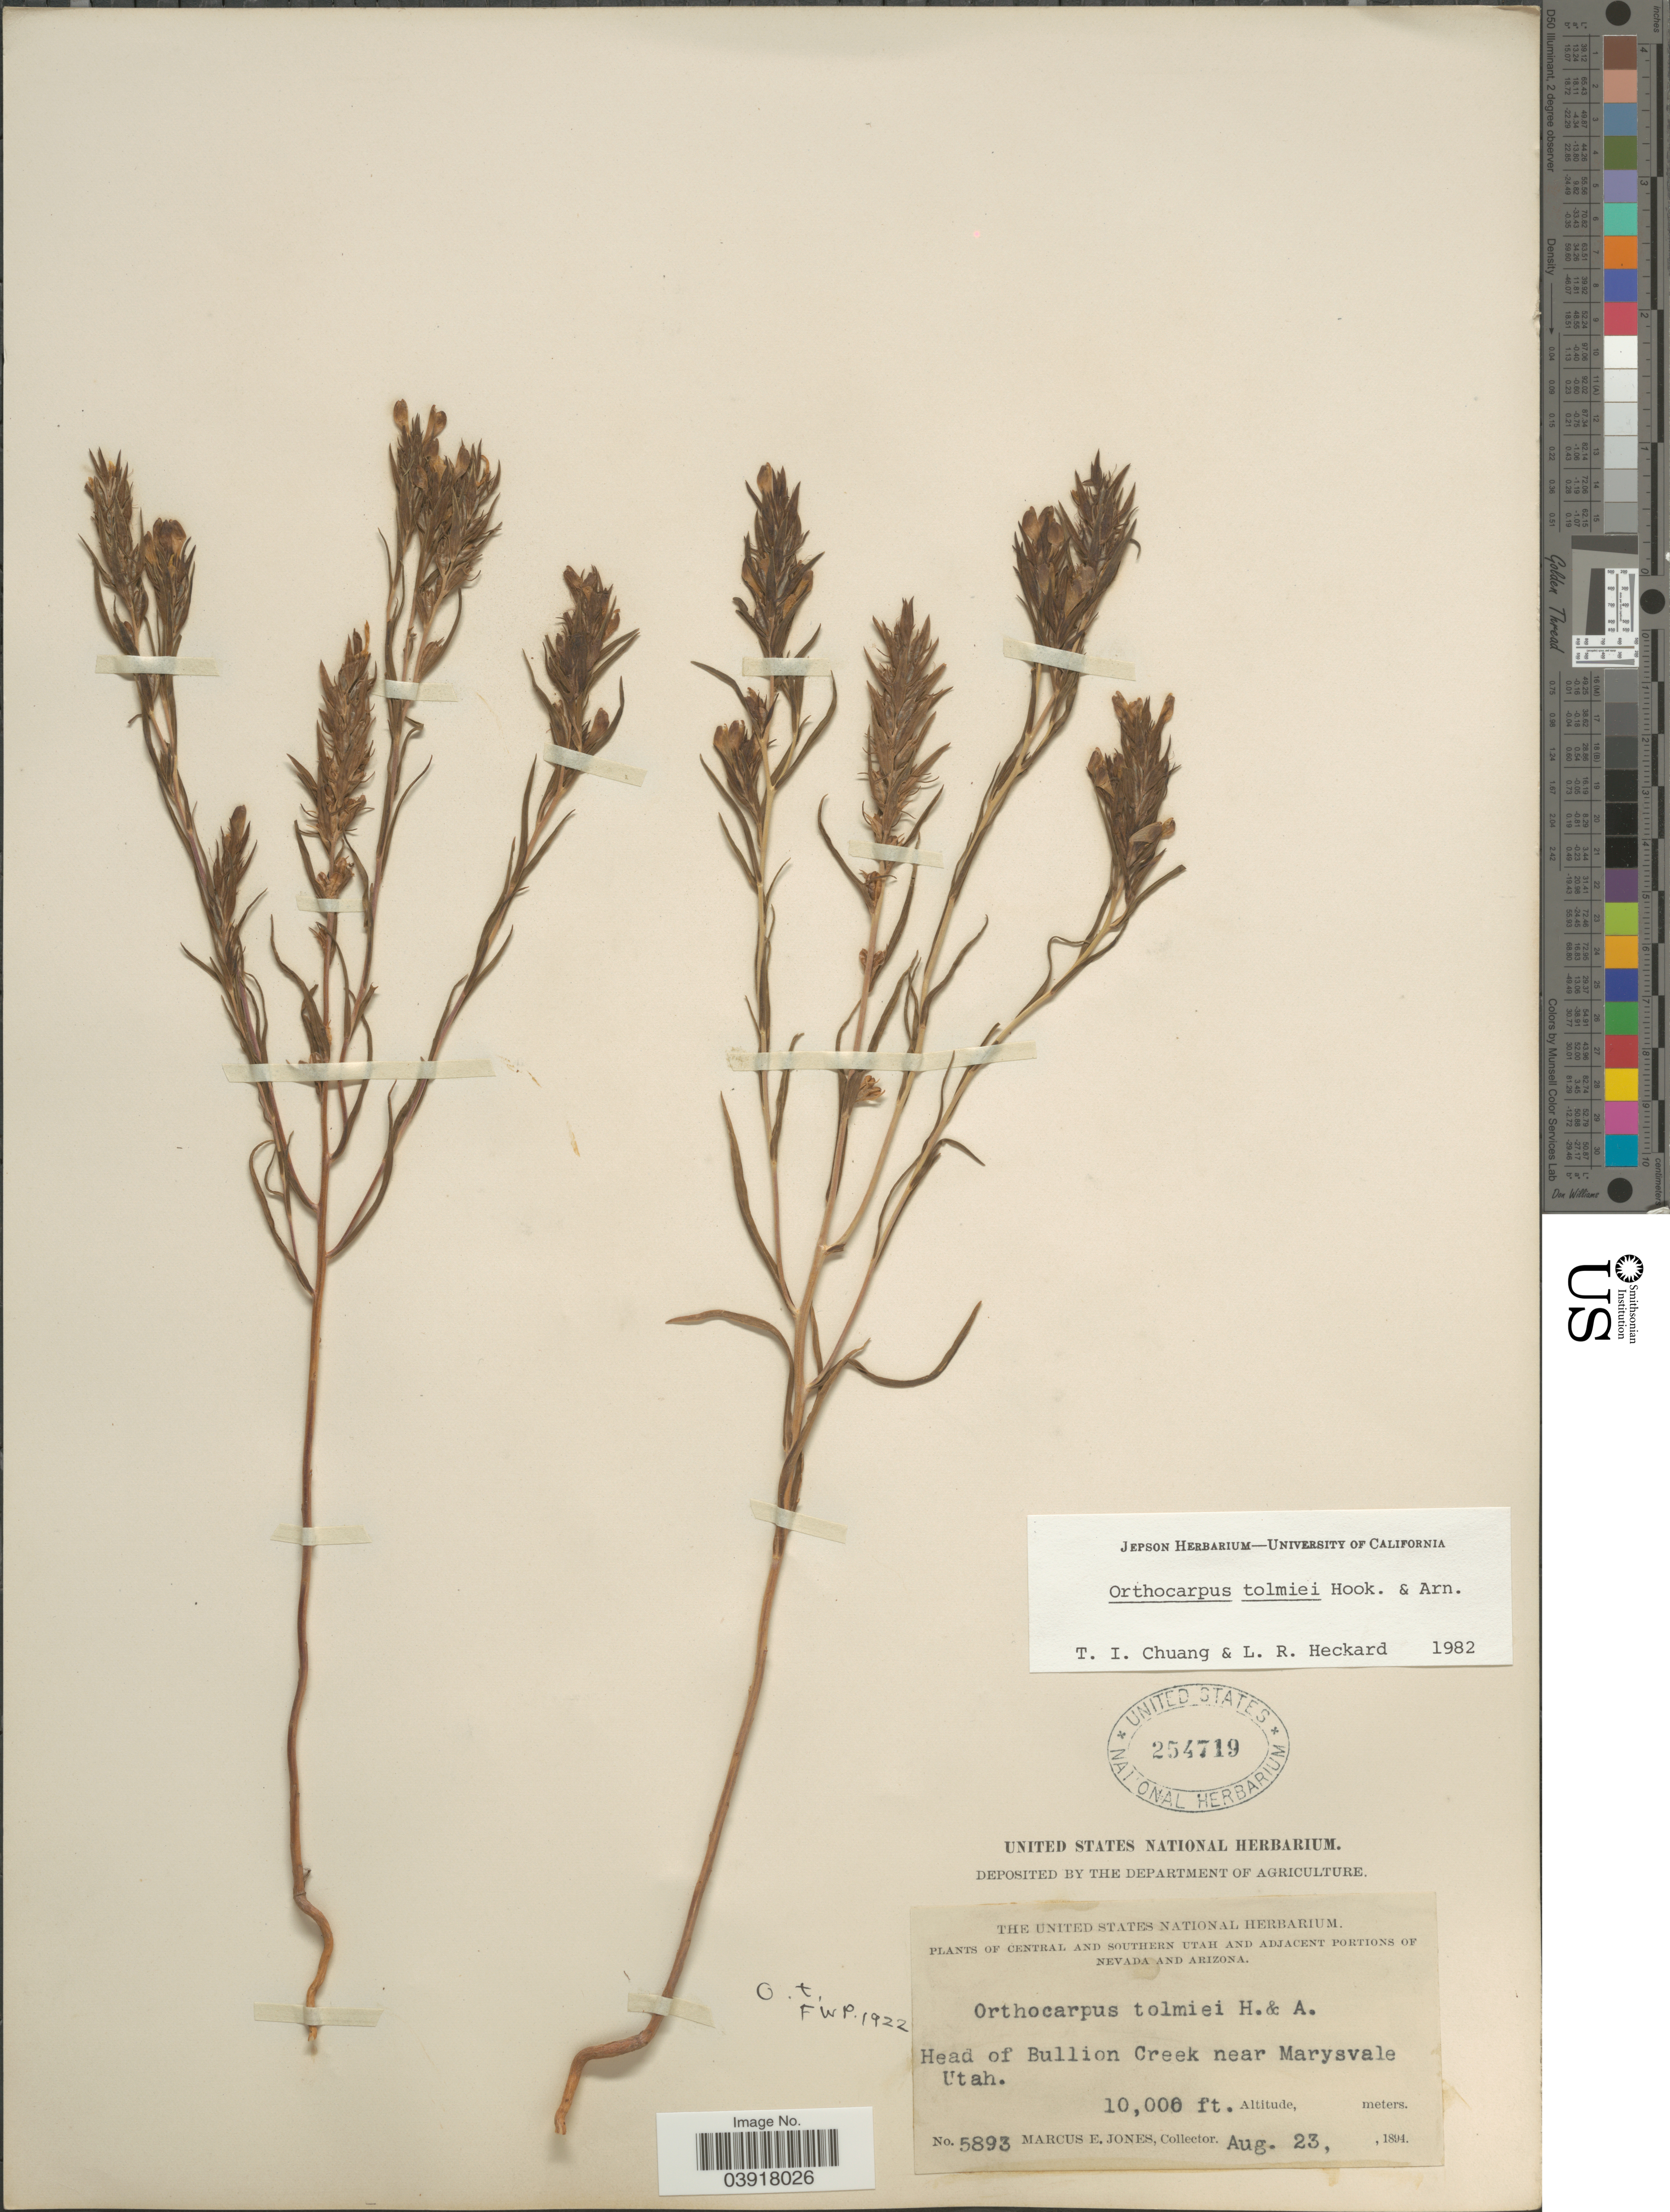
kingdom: Plantae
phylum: Tracheophyta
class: Magnoliopsida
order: Lamiales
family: Orobanchaceae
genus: Orthocarpus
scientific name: Orthocarpus tolmiei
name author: Hook. & Arn.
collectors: M. E. Jones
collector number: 5893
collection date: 1894-08-23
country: United States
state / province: Utah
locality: Central and Southern Utah. Head of Bullion Creek near Marysvale.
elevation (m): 3048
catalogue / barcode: US 254719